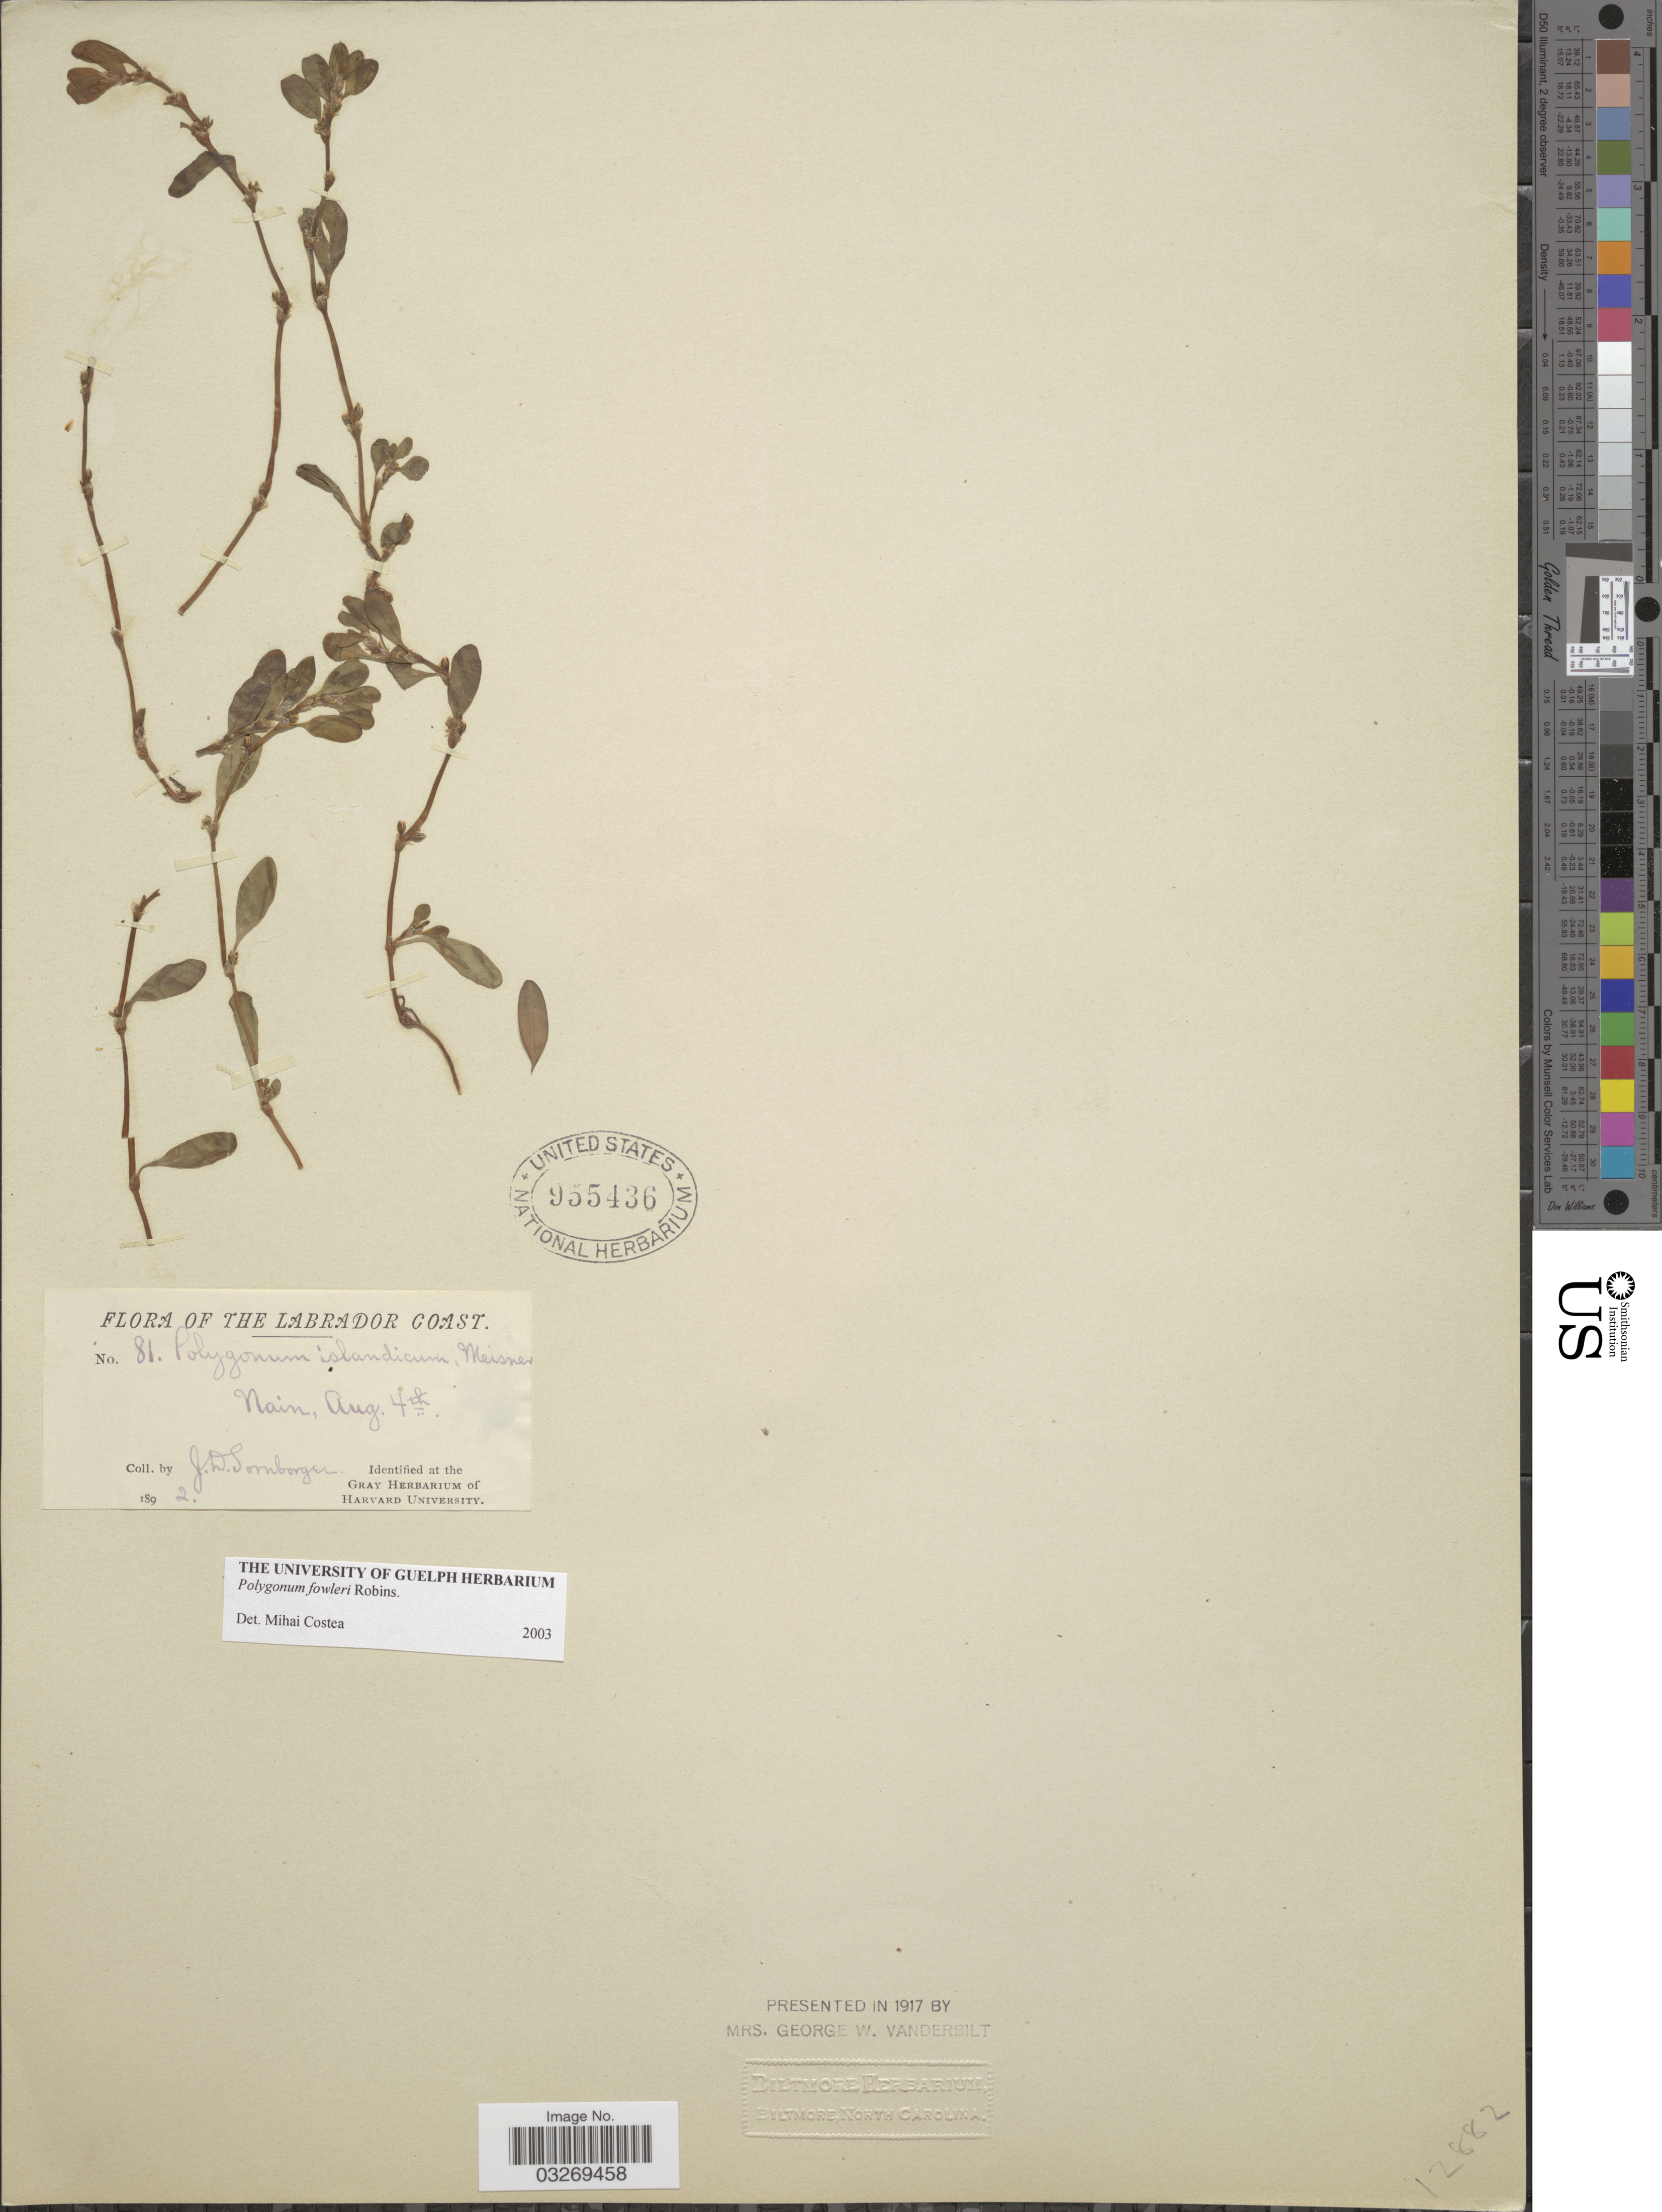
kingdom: Plantae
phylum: Tracheophyta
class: Magnoliopsida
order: Caryophyllales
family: Polygonaceae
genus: Polygonum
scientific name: Polygonum fowleri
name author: B.L. Rob.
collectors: J. Sornborger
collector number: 81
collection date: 1892-08-04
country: Canada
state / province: Newfoundland and Labrador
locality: The Labrador Coast. Nain.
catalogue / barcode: US 955436